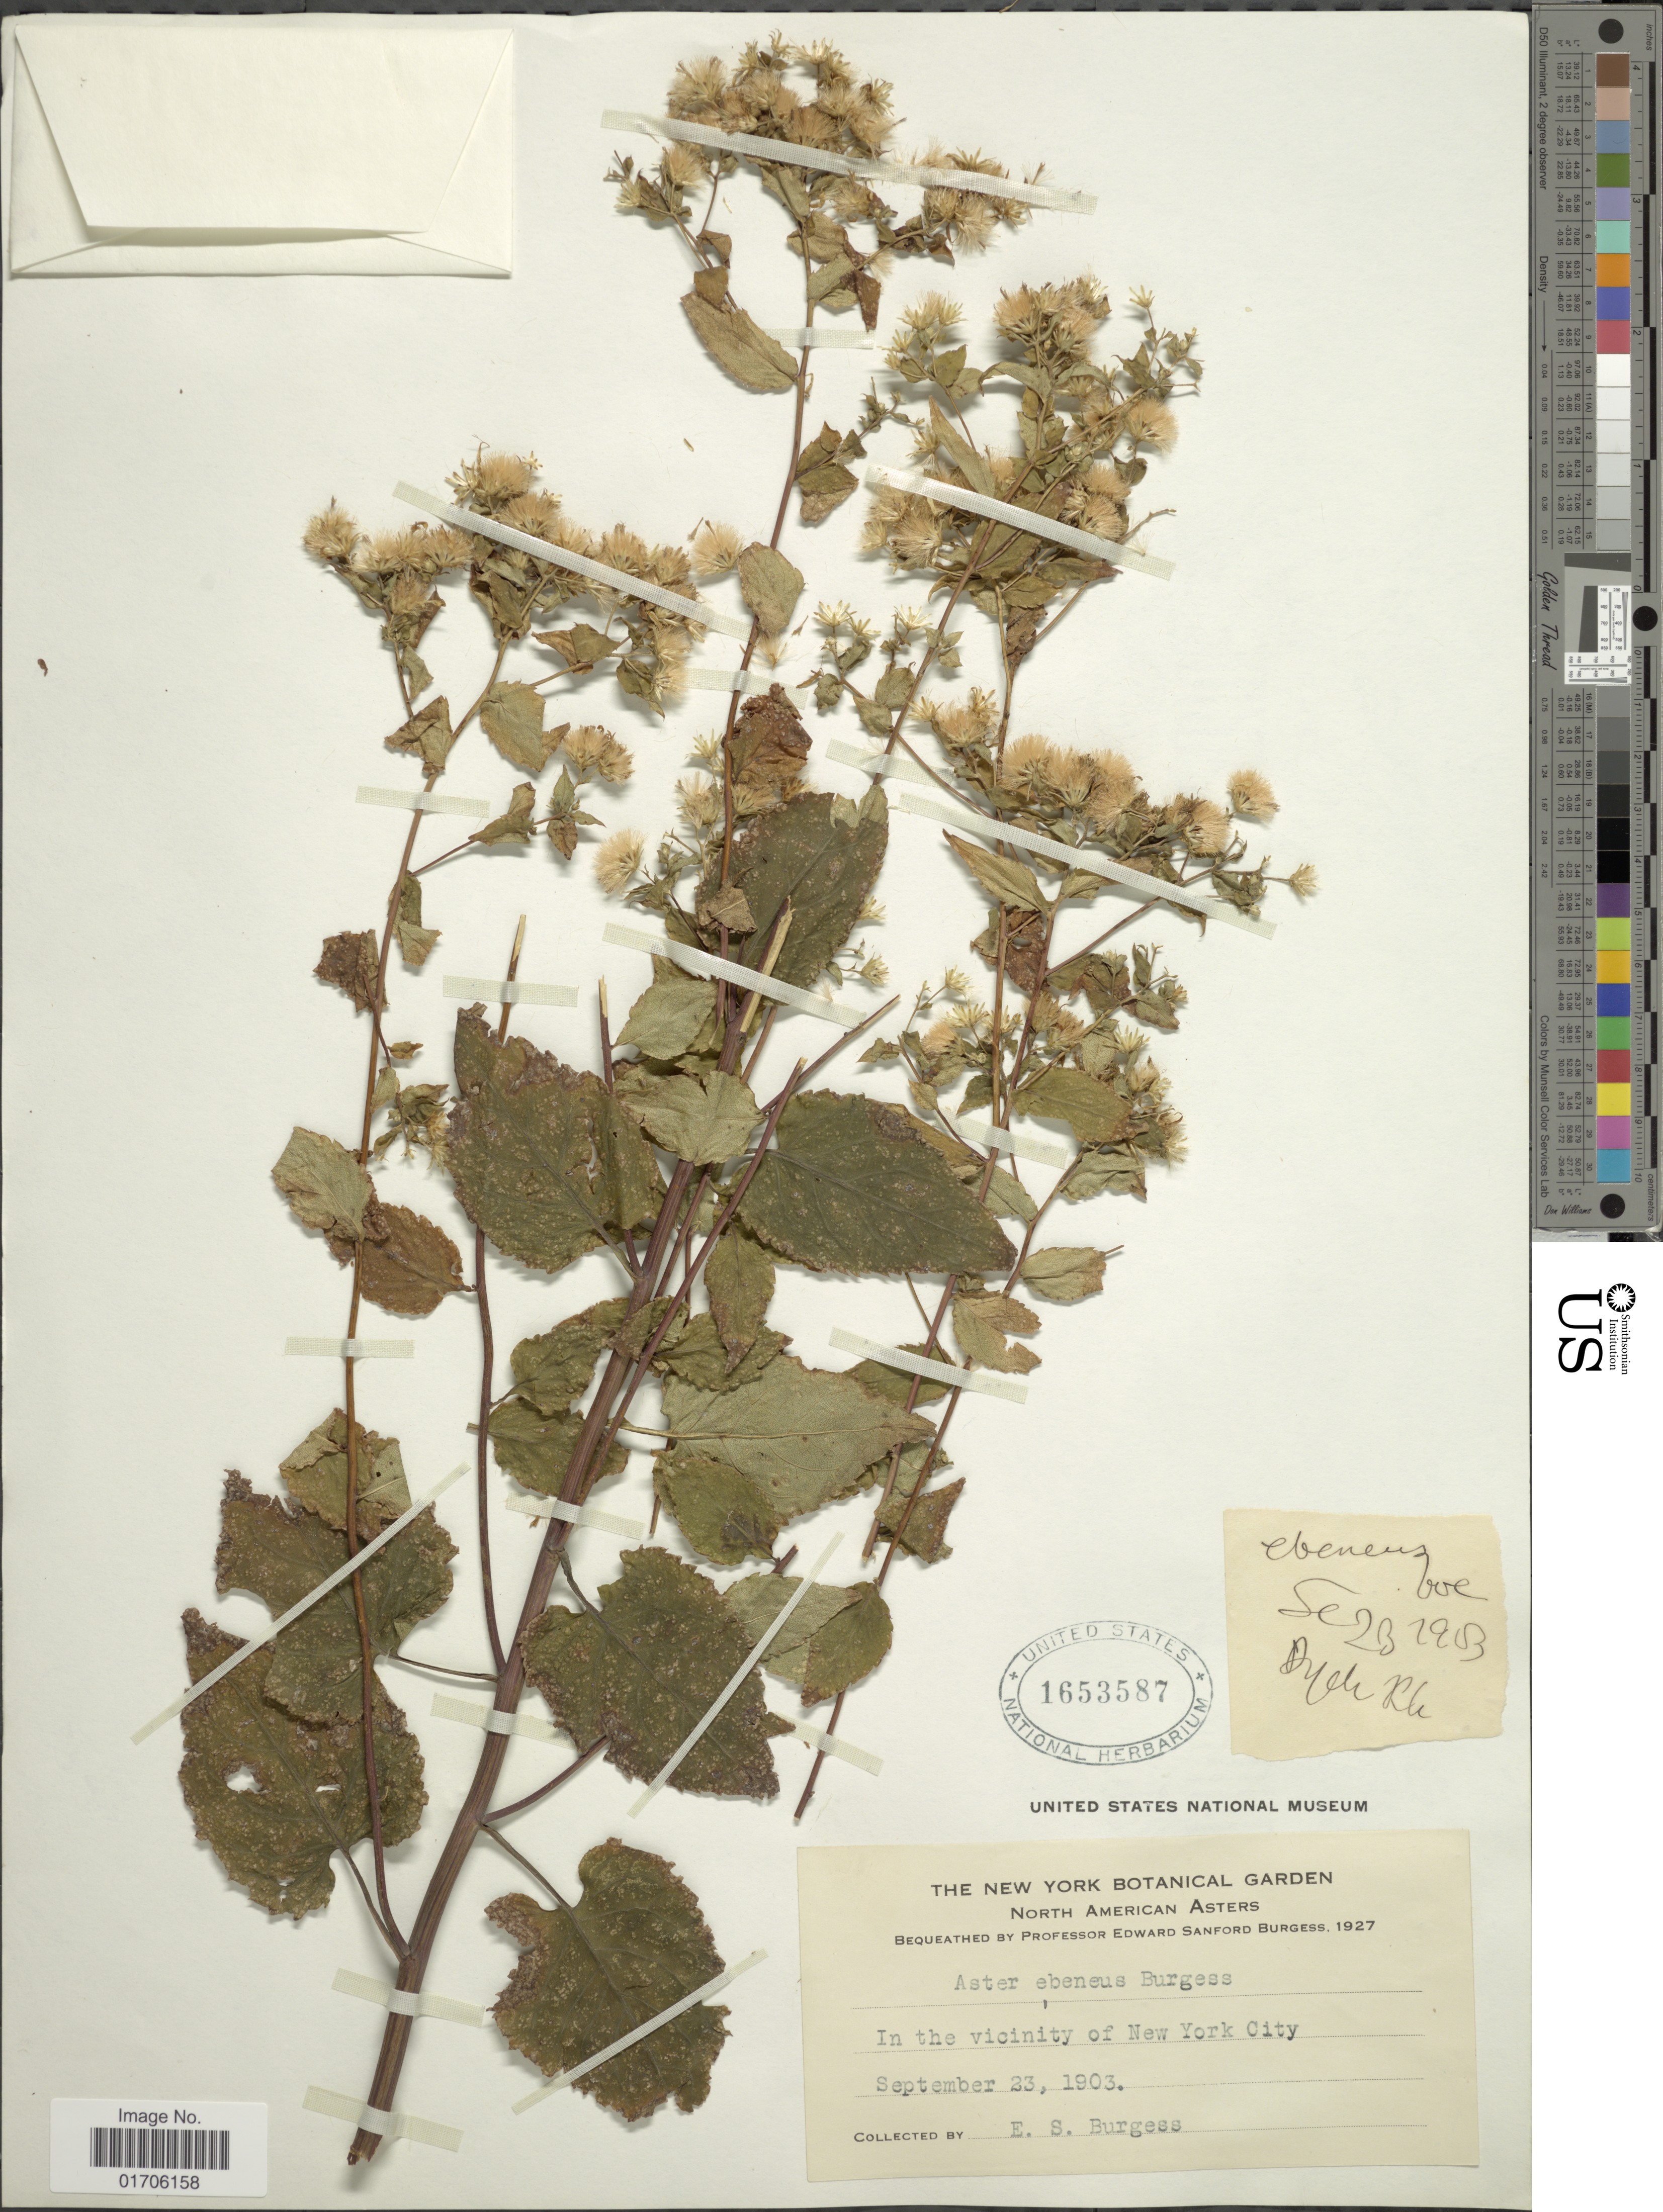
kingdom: Plantae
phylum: Tracheophyta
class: Magnoliopsida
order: Asterales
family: Asteraceae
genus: Aster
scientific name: Aster ebeneus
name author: E.S. Burgess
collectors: E. Burgess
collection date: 1903-09-23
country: United States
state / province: New York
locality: In the vicinity of New York City.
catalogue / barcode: US 1653587